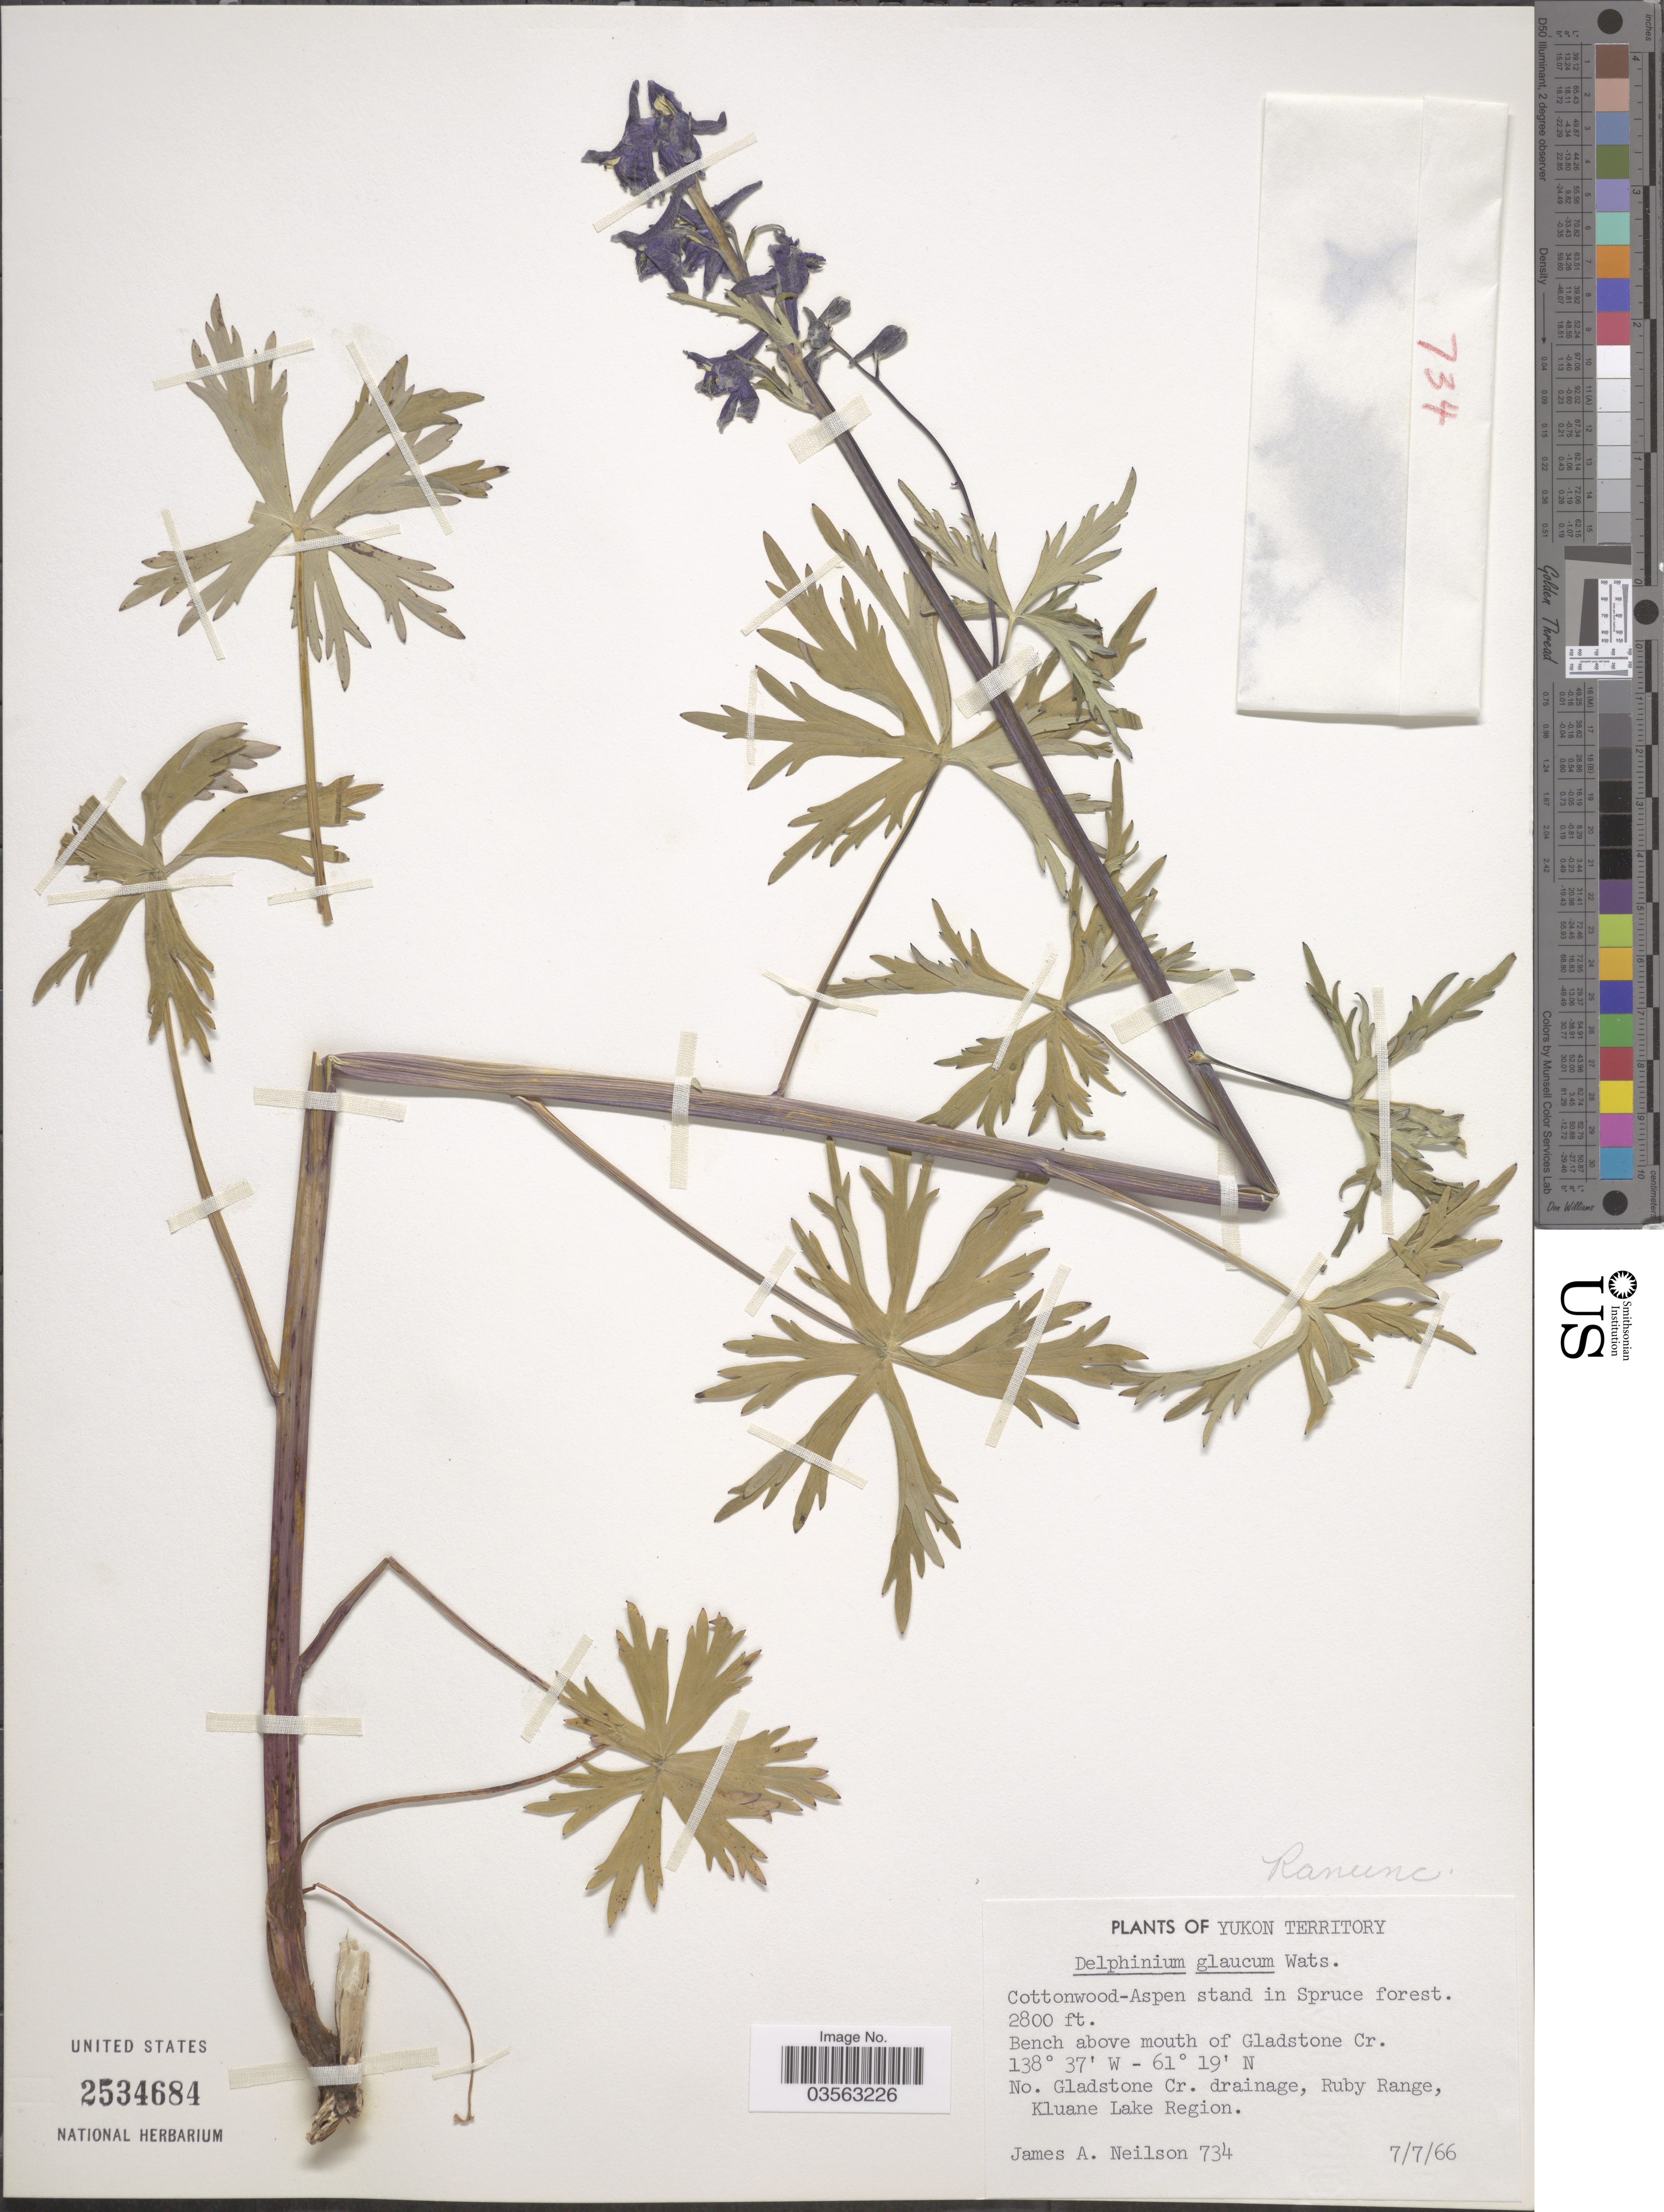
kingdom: Plantae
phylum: Tracheophyta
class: Magnoliopsida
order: Ranunculales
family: Ranunculaceae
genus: Delphinium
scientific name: Delphinium glaucum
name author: S. Watson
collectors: J. Neilson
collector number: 734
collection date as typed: Transcribed d/m/y: 7/7/66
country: Canada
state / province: Yukon Territory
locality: Bench above mouth of Gladstone Cr. No. Gladstone Cr. drainage, Ruby Range, Kluane Lake Region.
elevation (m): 853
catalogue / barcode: US 2534684